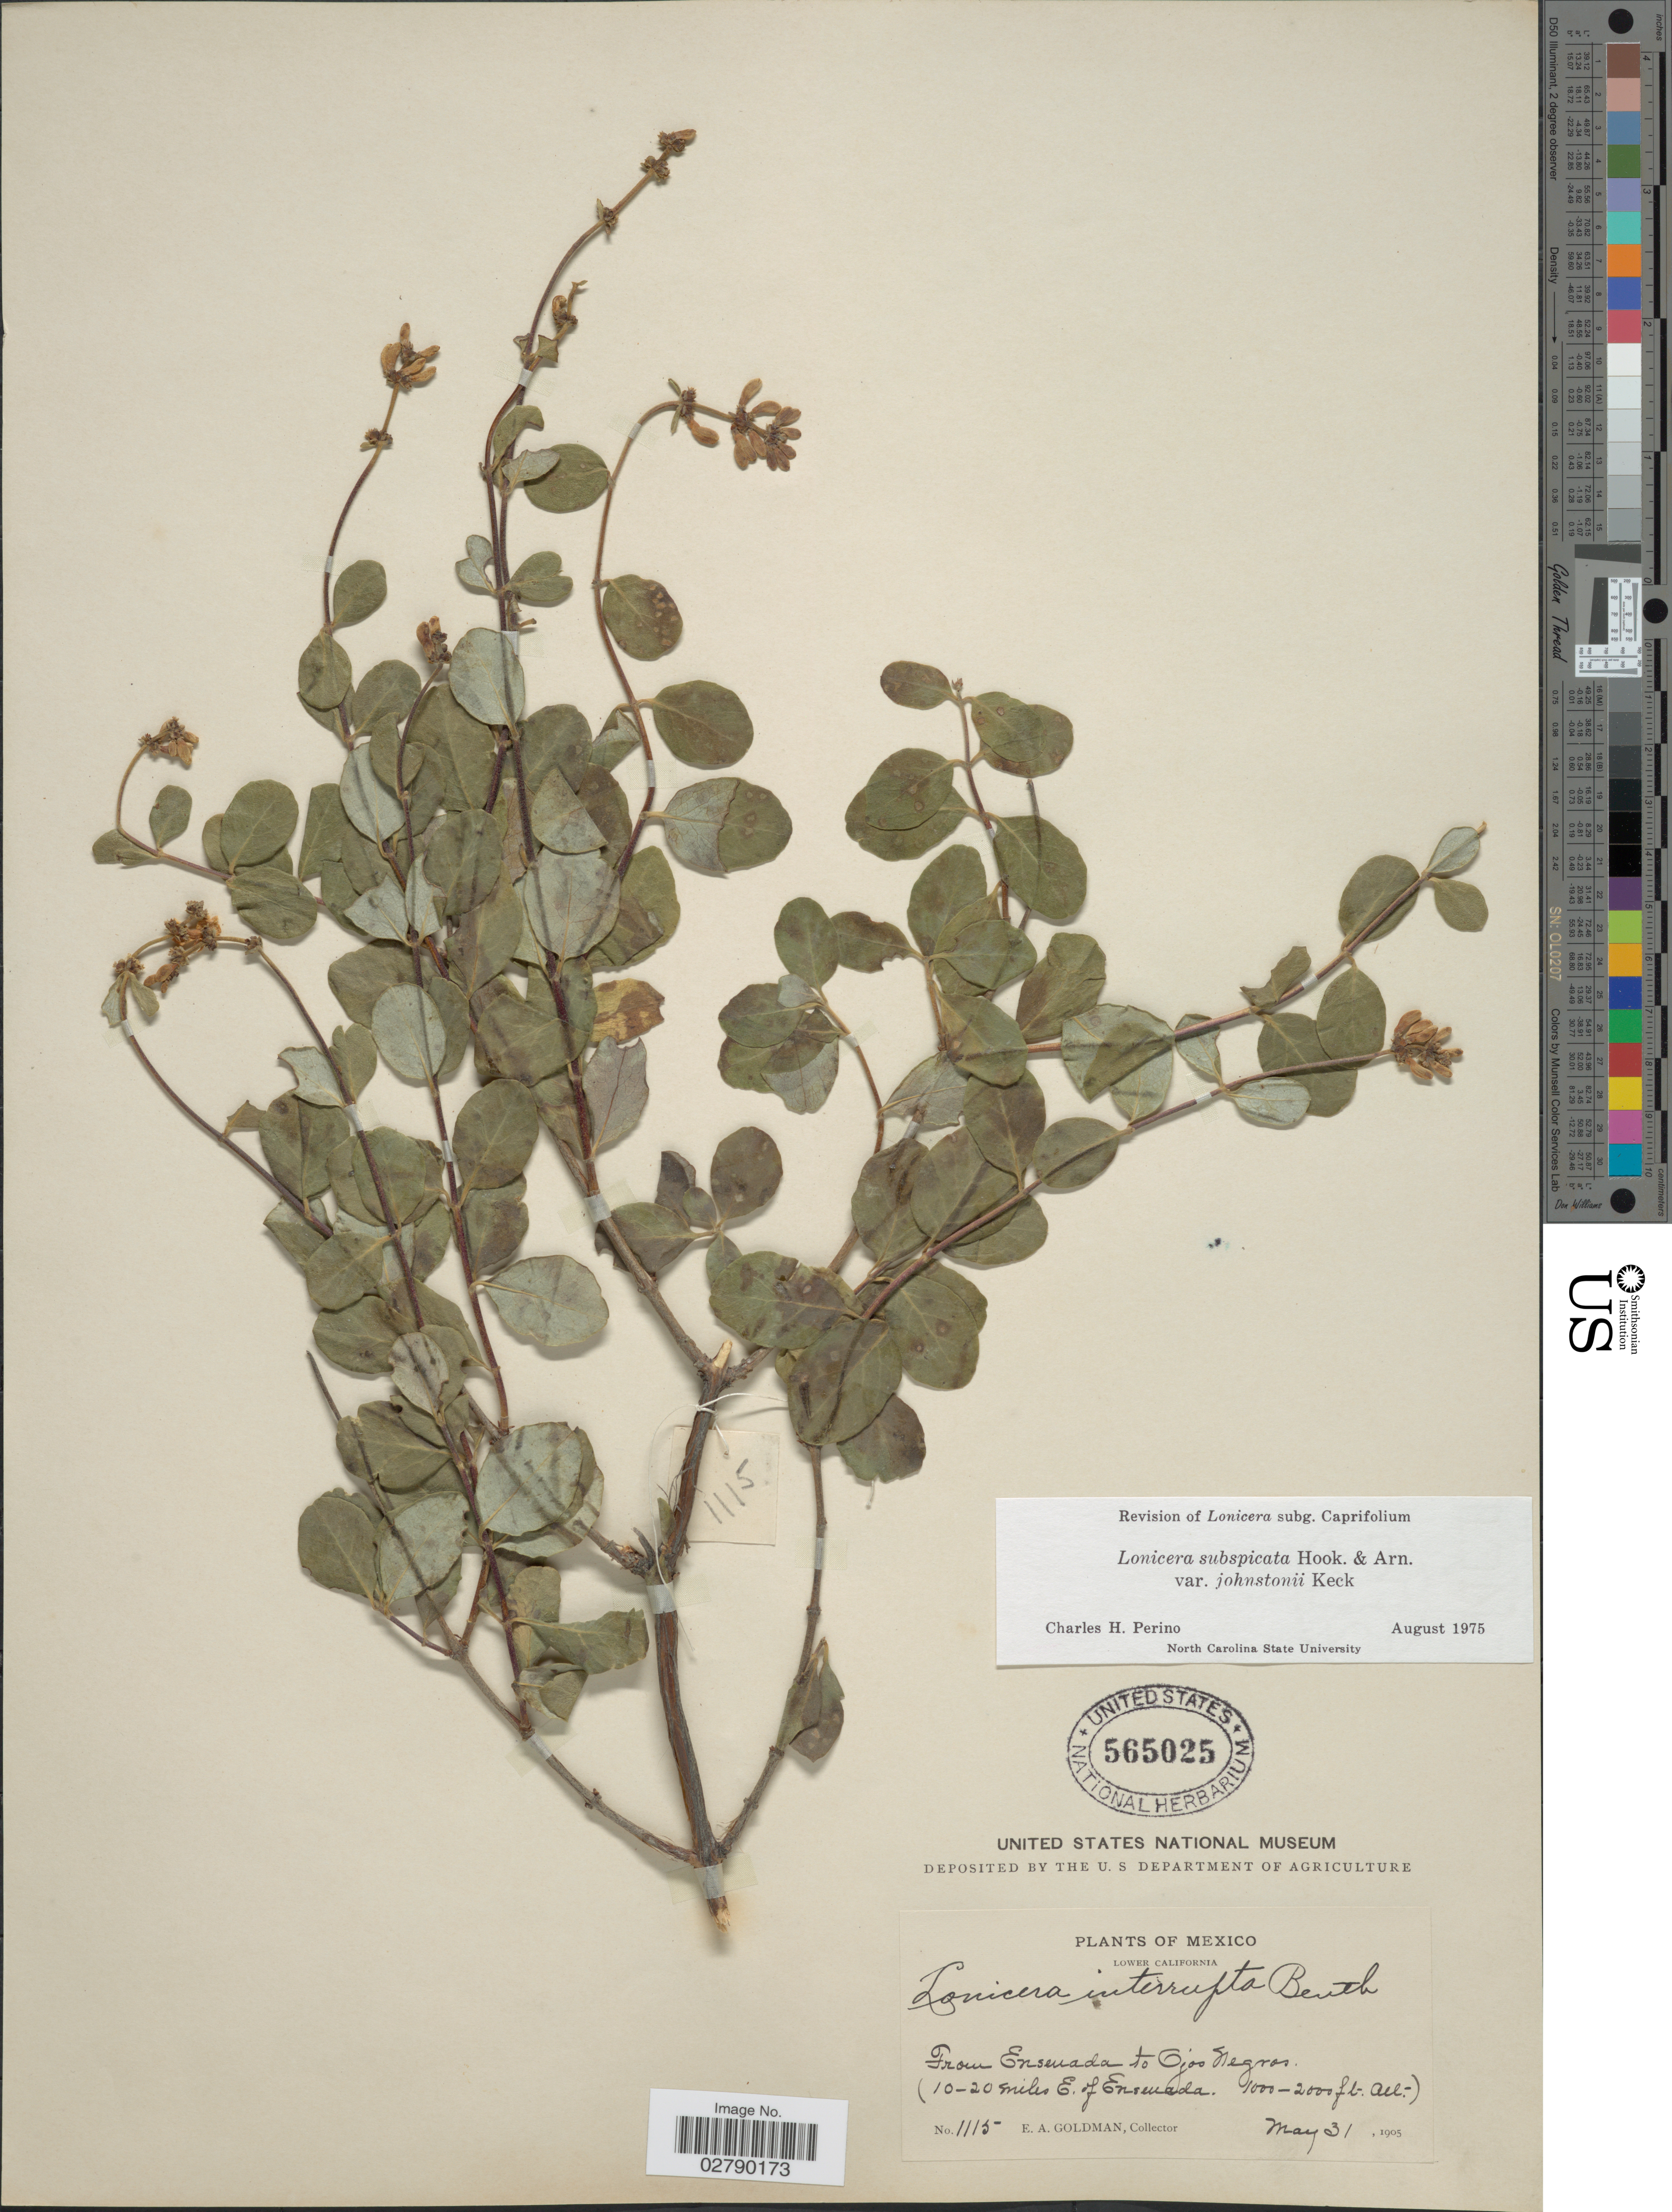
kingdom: Plantae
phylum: Tracheophyta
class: Magnoliopsida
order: Dipsacales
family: Caprifoliaceae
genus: Lonicera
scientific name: Lonicera interrupta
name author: Benth.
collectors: E. A. Goldman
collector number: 1115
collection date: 1905-05-31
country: Mexico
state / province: Baja California Norte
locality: Lower California. From Ensenada to Ojos Negros. (10-20 miles E. of Ensenada).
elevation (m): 305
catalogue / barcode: US 565025